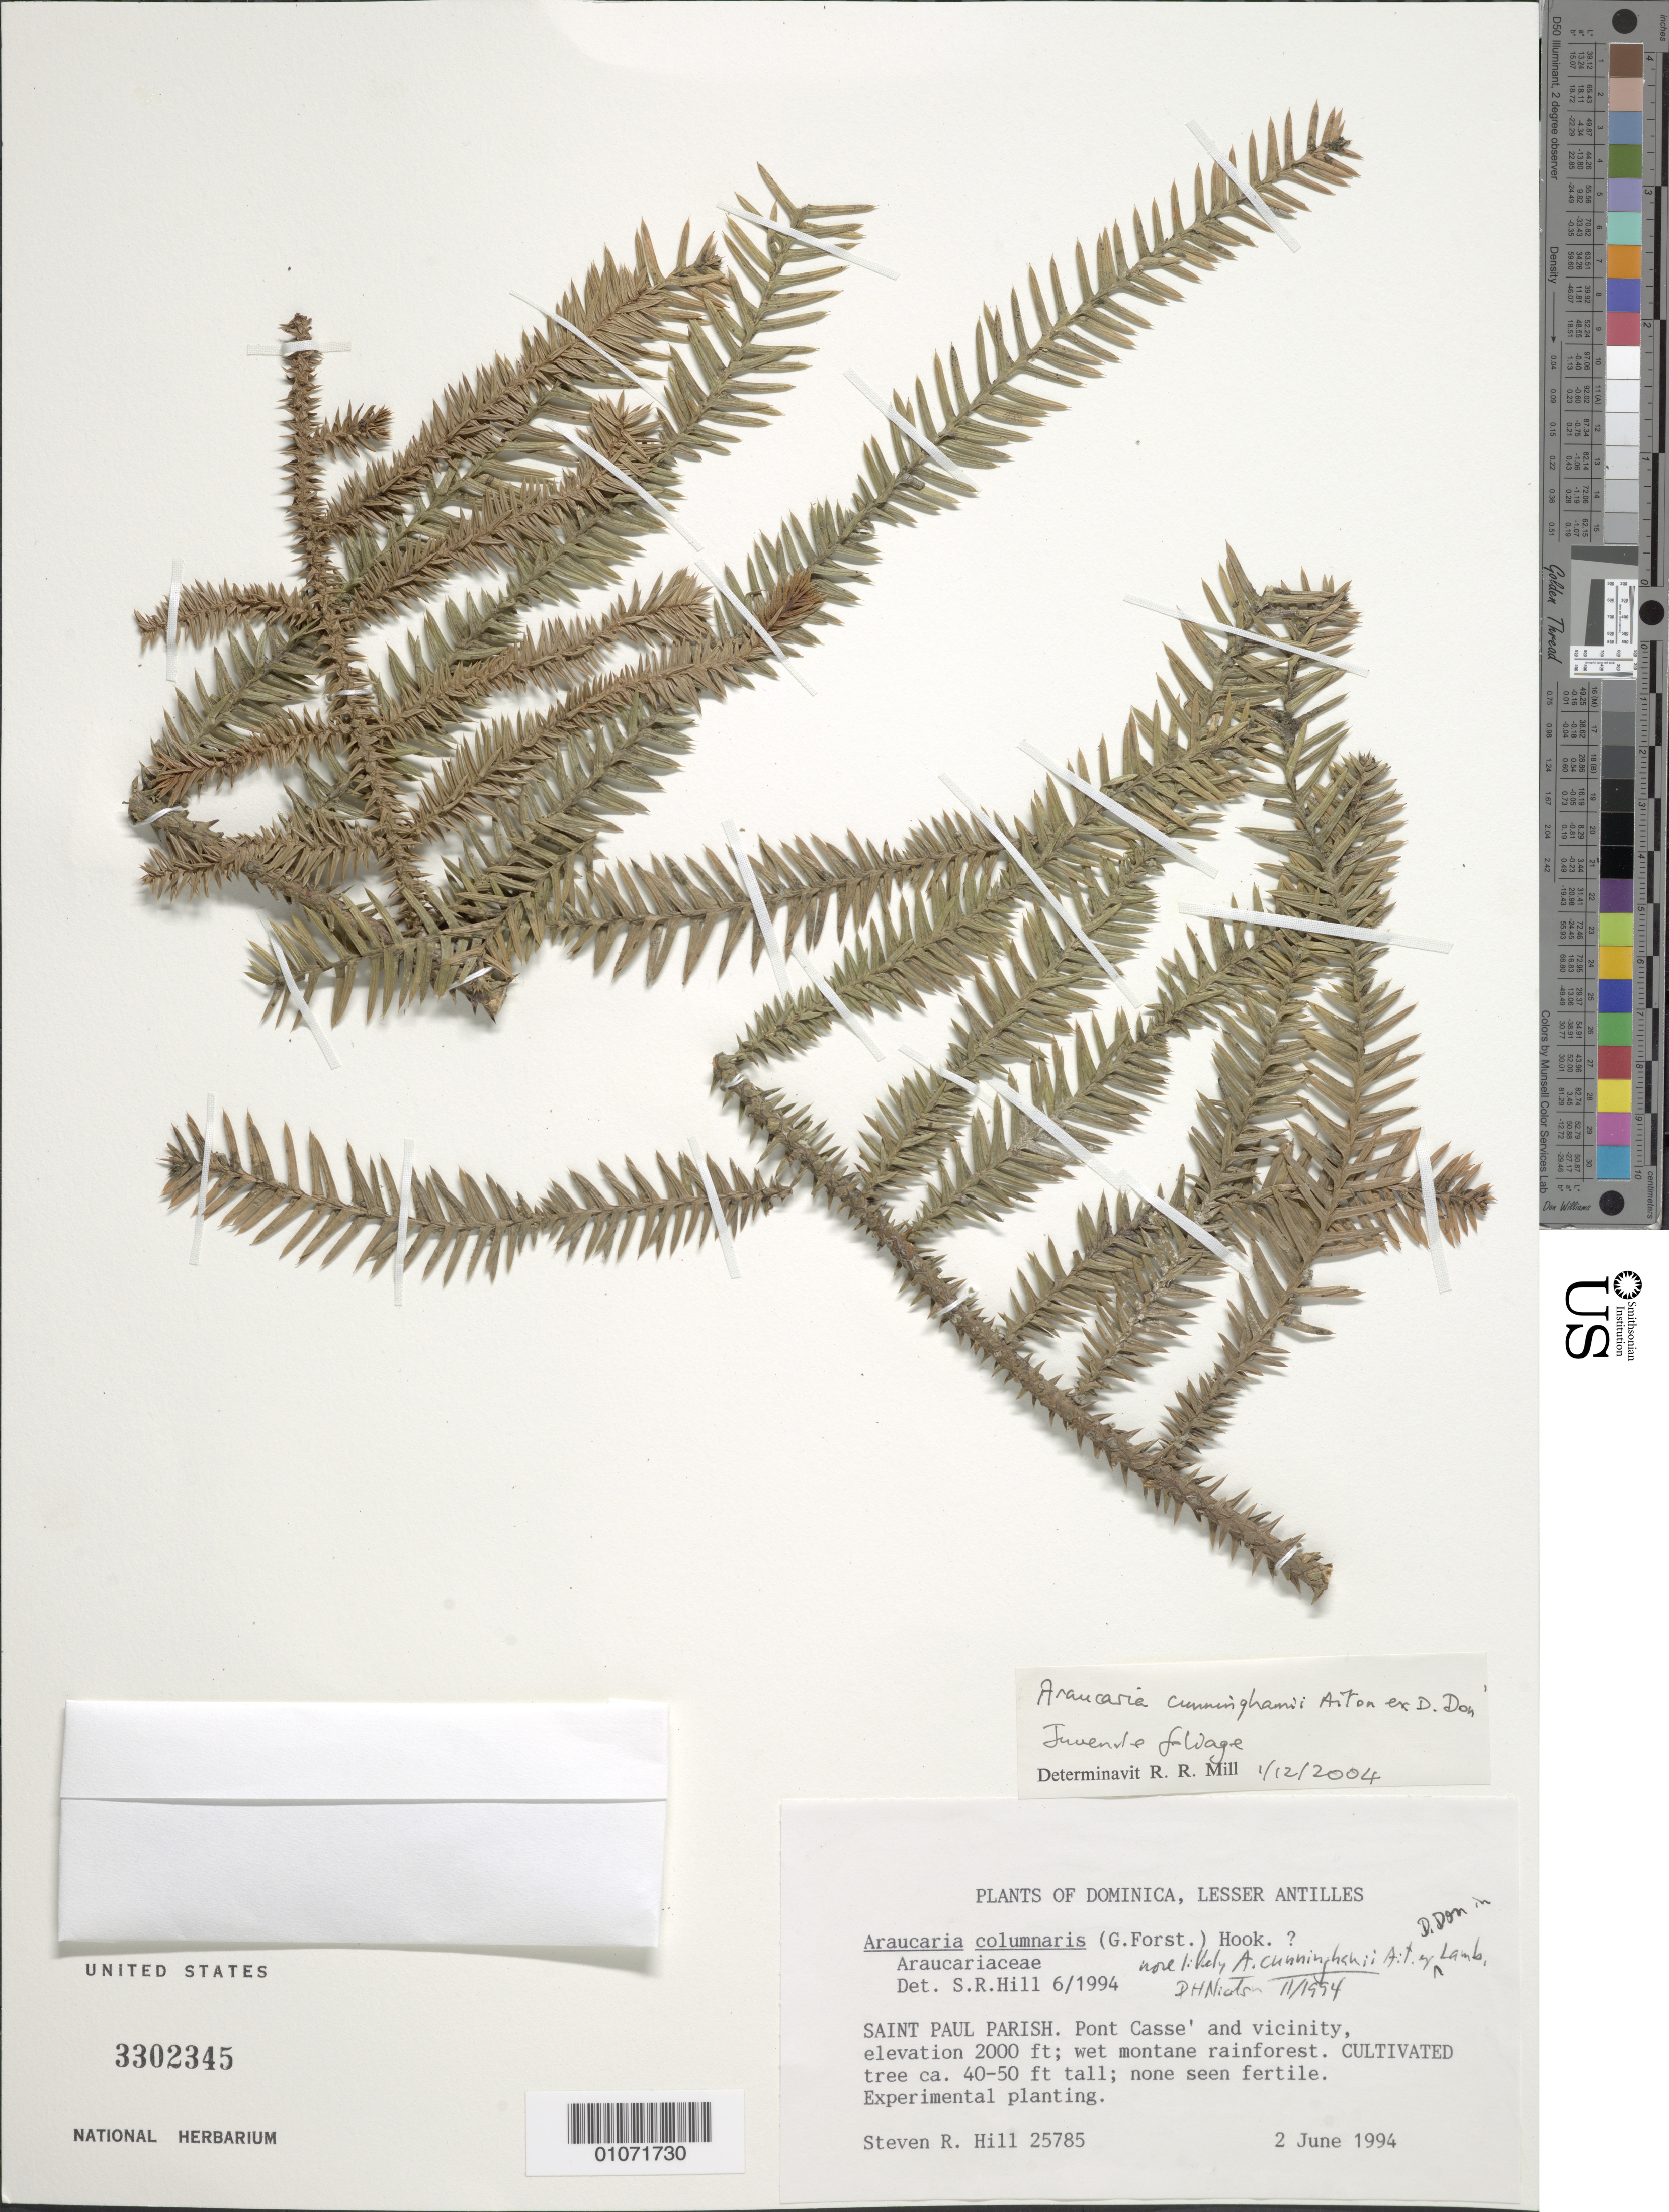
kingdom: Plantae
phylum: Tracheophyta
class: Pinopsida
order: Pinales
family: Araucariaceae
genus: Araucaria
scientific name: Araucaria cunninghamii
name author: Aiton ex D. Don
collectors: S. R. Hill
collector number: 25785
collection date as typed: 02 Jun 1994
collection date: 1994-06-02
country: Dominica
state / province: St. Paul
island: Dominica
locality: Pont Sasse' and vicinity; wet montane rain forest.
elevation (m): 610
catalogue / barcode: US 3302345